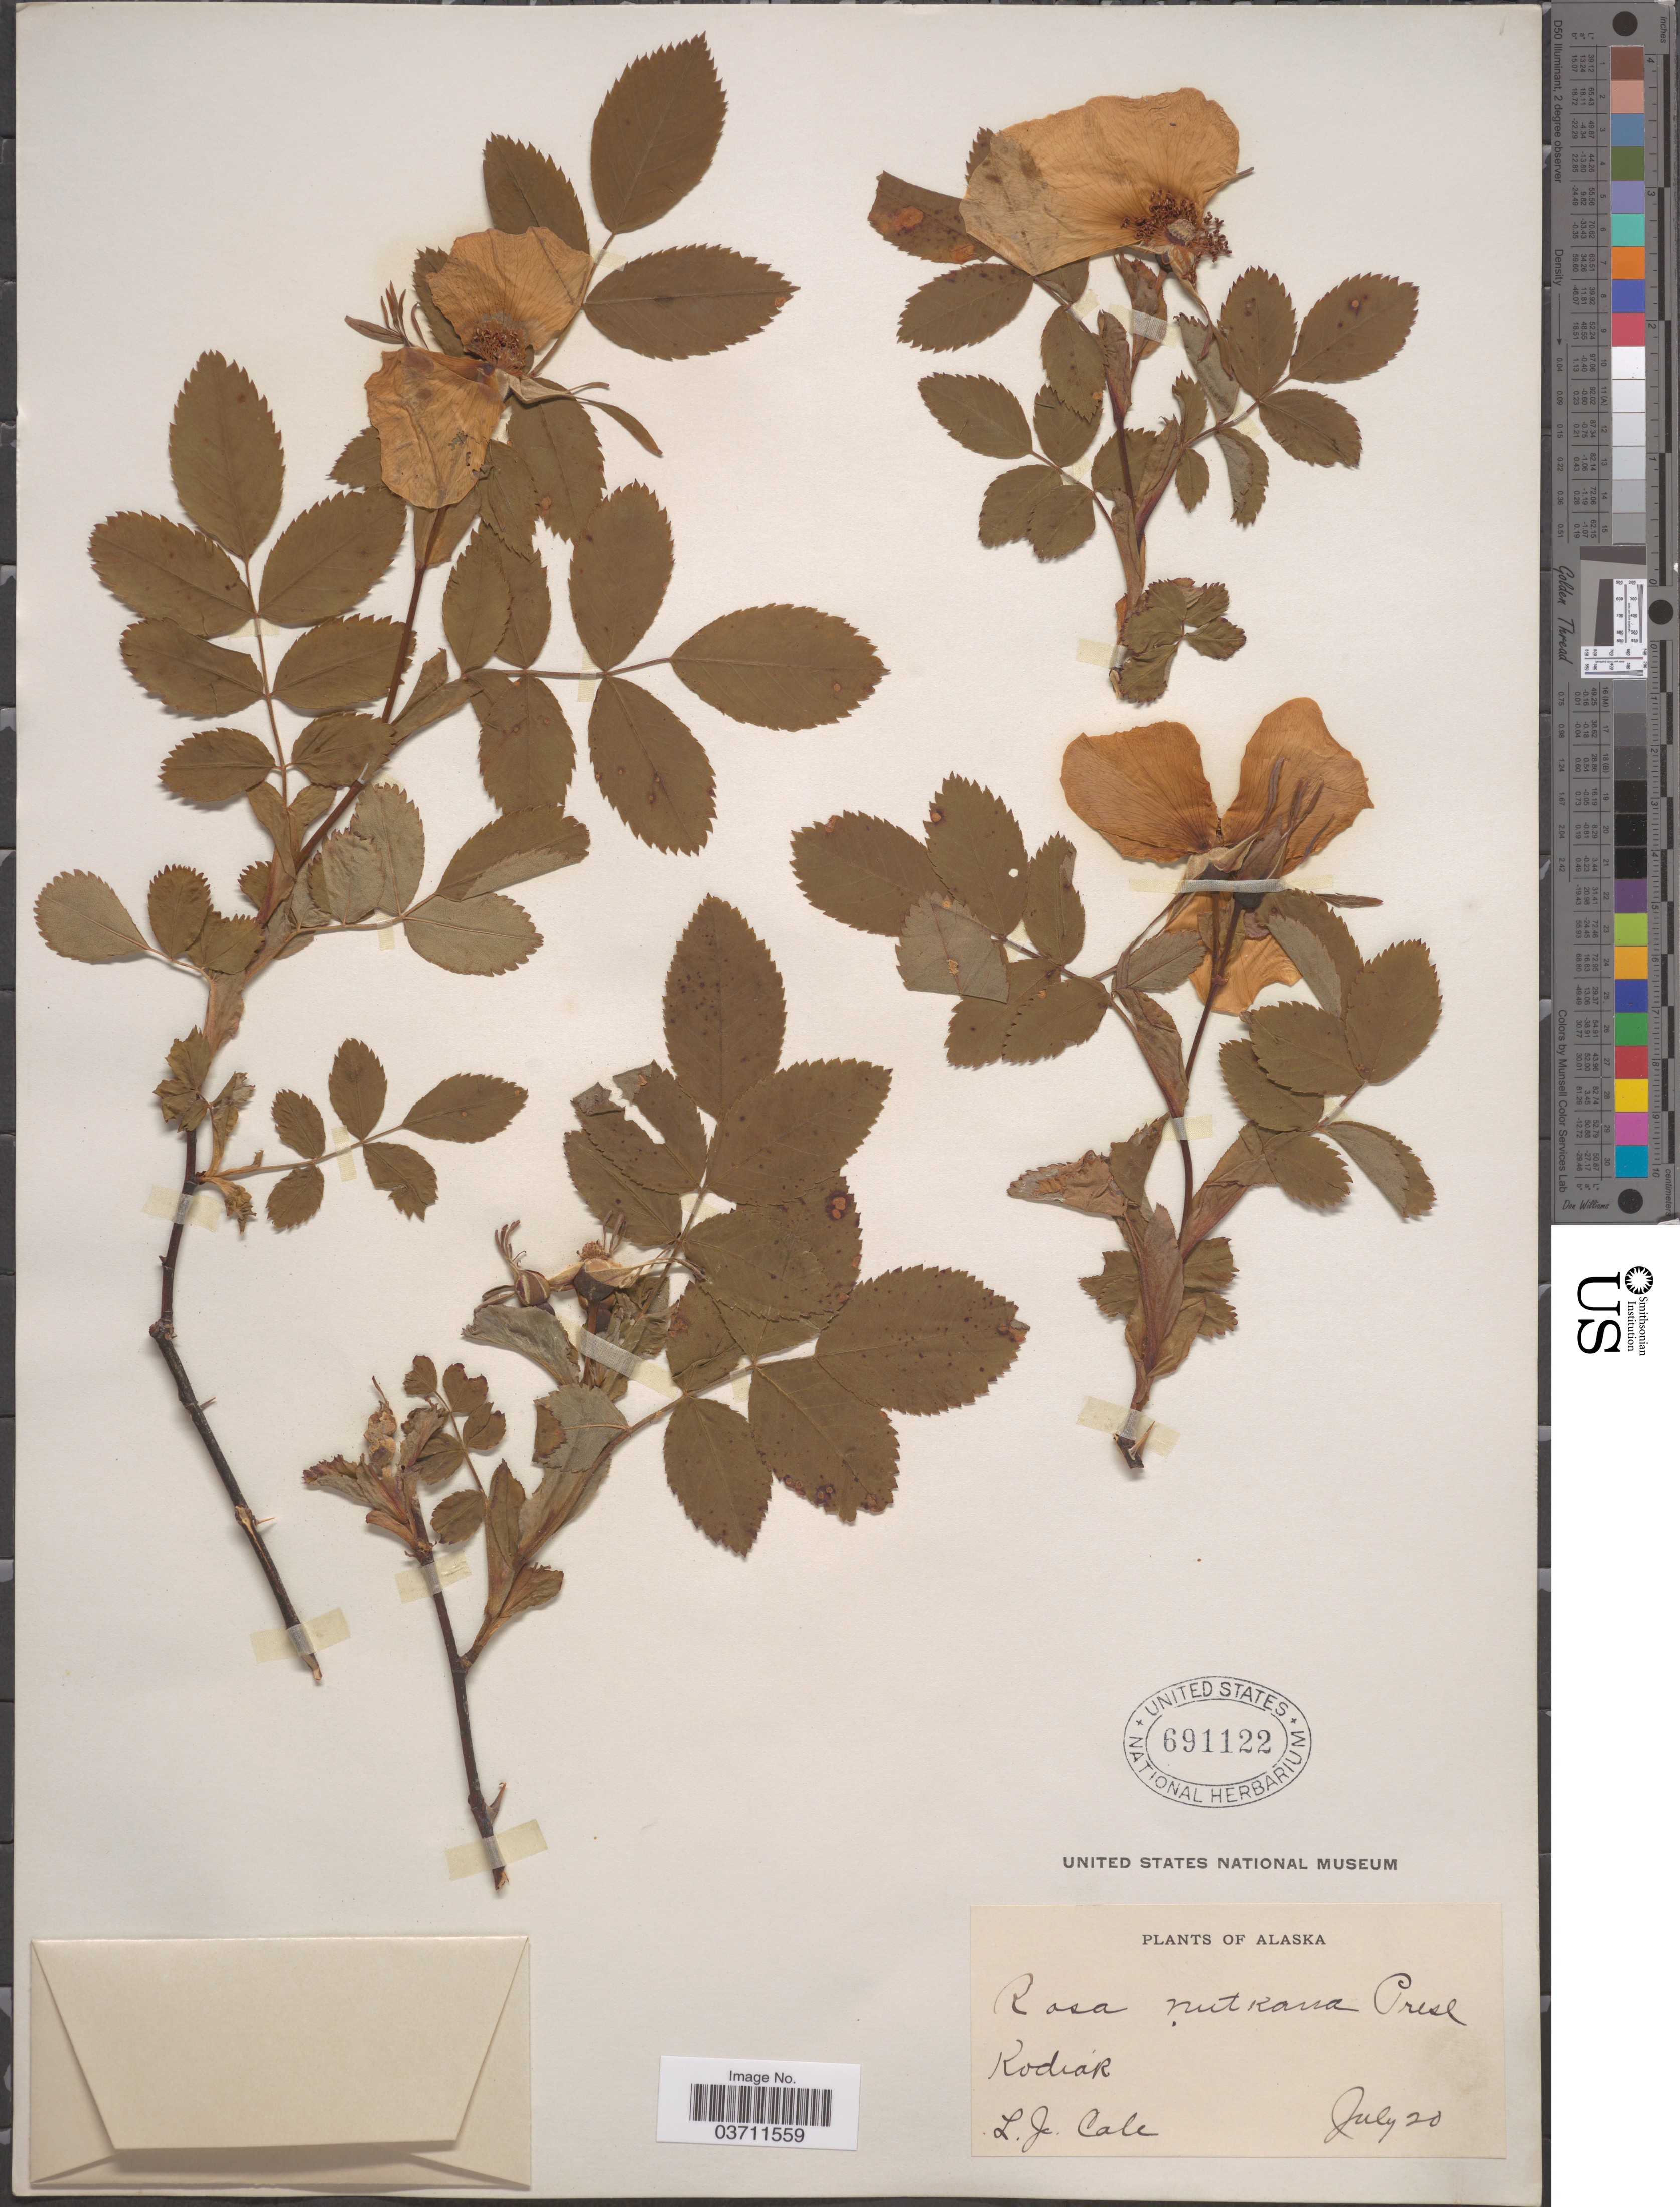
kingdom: Plantae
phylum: Tracheophyta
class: Magnoliopsida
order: Rosales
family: Rosaceae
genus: Rosa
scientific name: Rosa nutkana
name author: C. Presl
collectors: L. Cole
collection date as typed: Transcribed d/m/y: /7/20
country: United States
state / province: Alaska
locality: Kodiak.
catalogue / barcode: US 691122